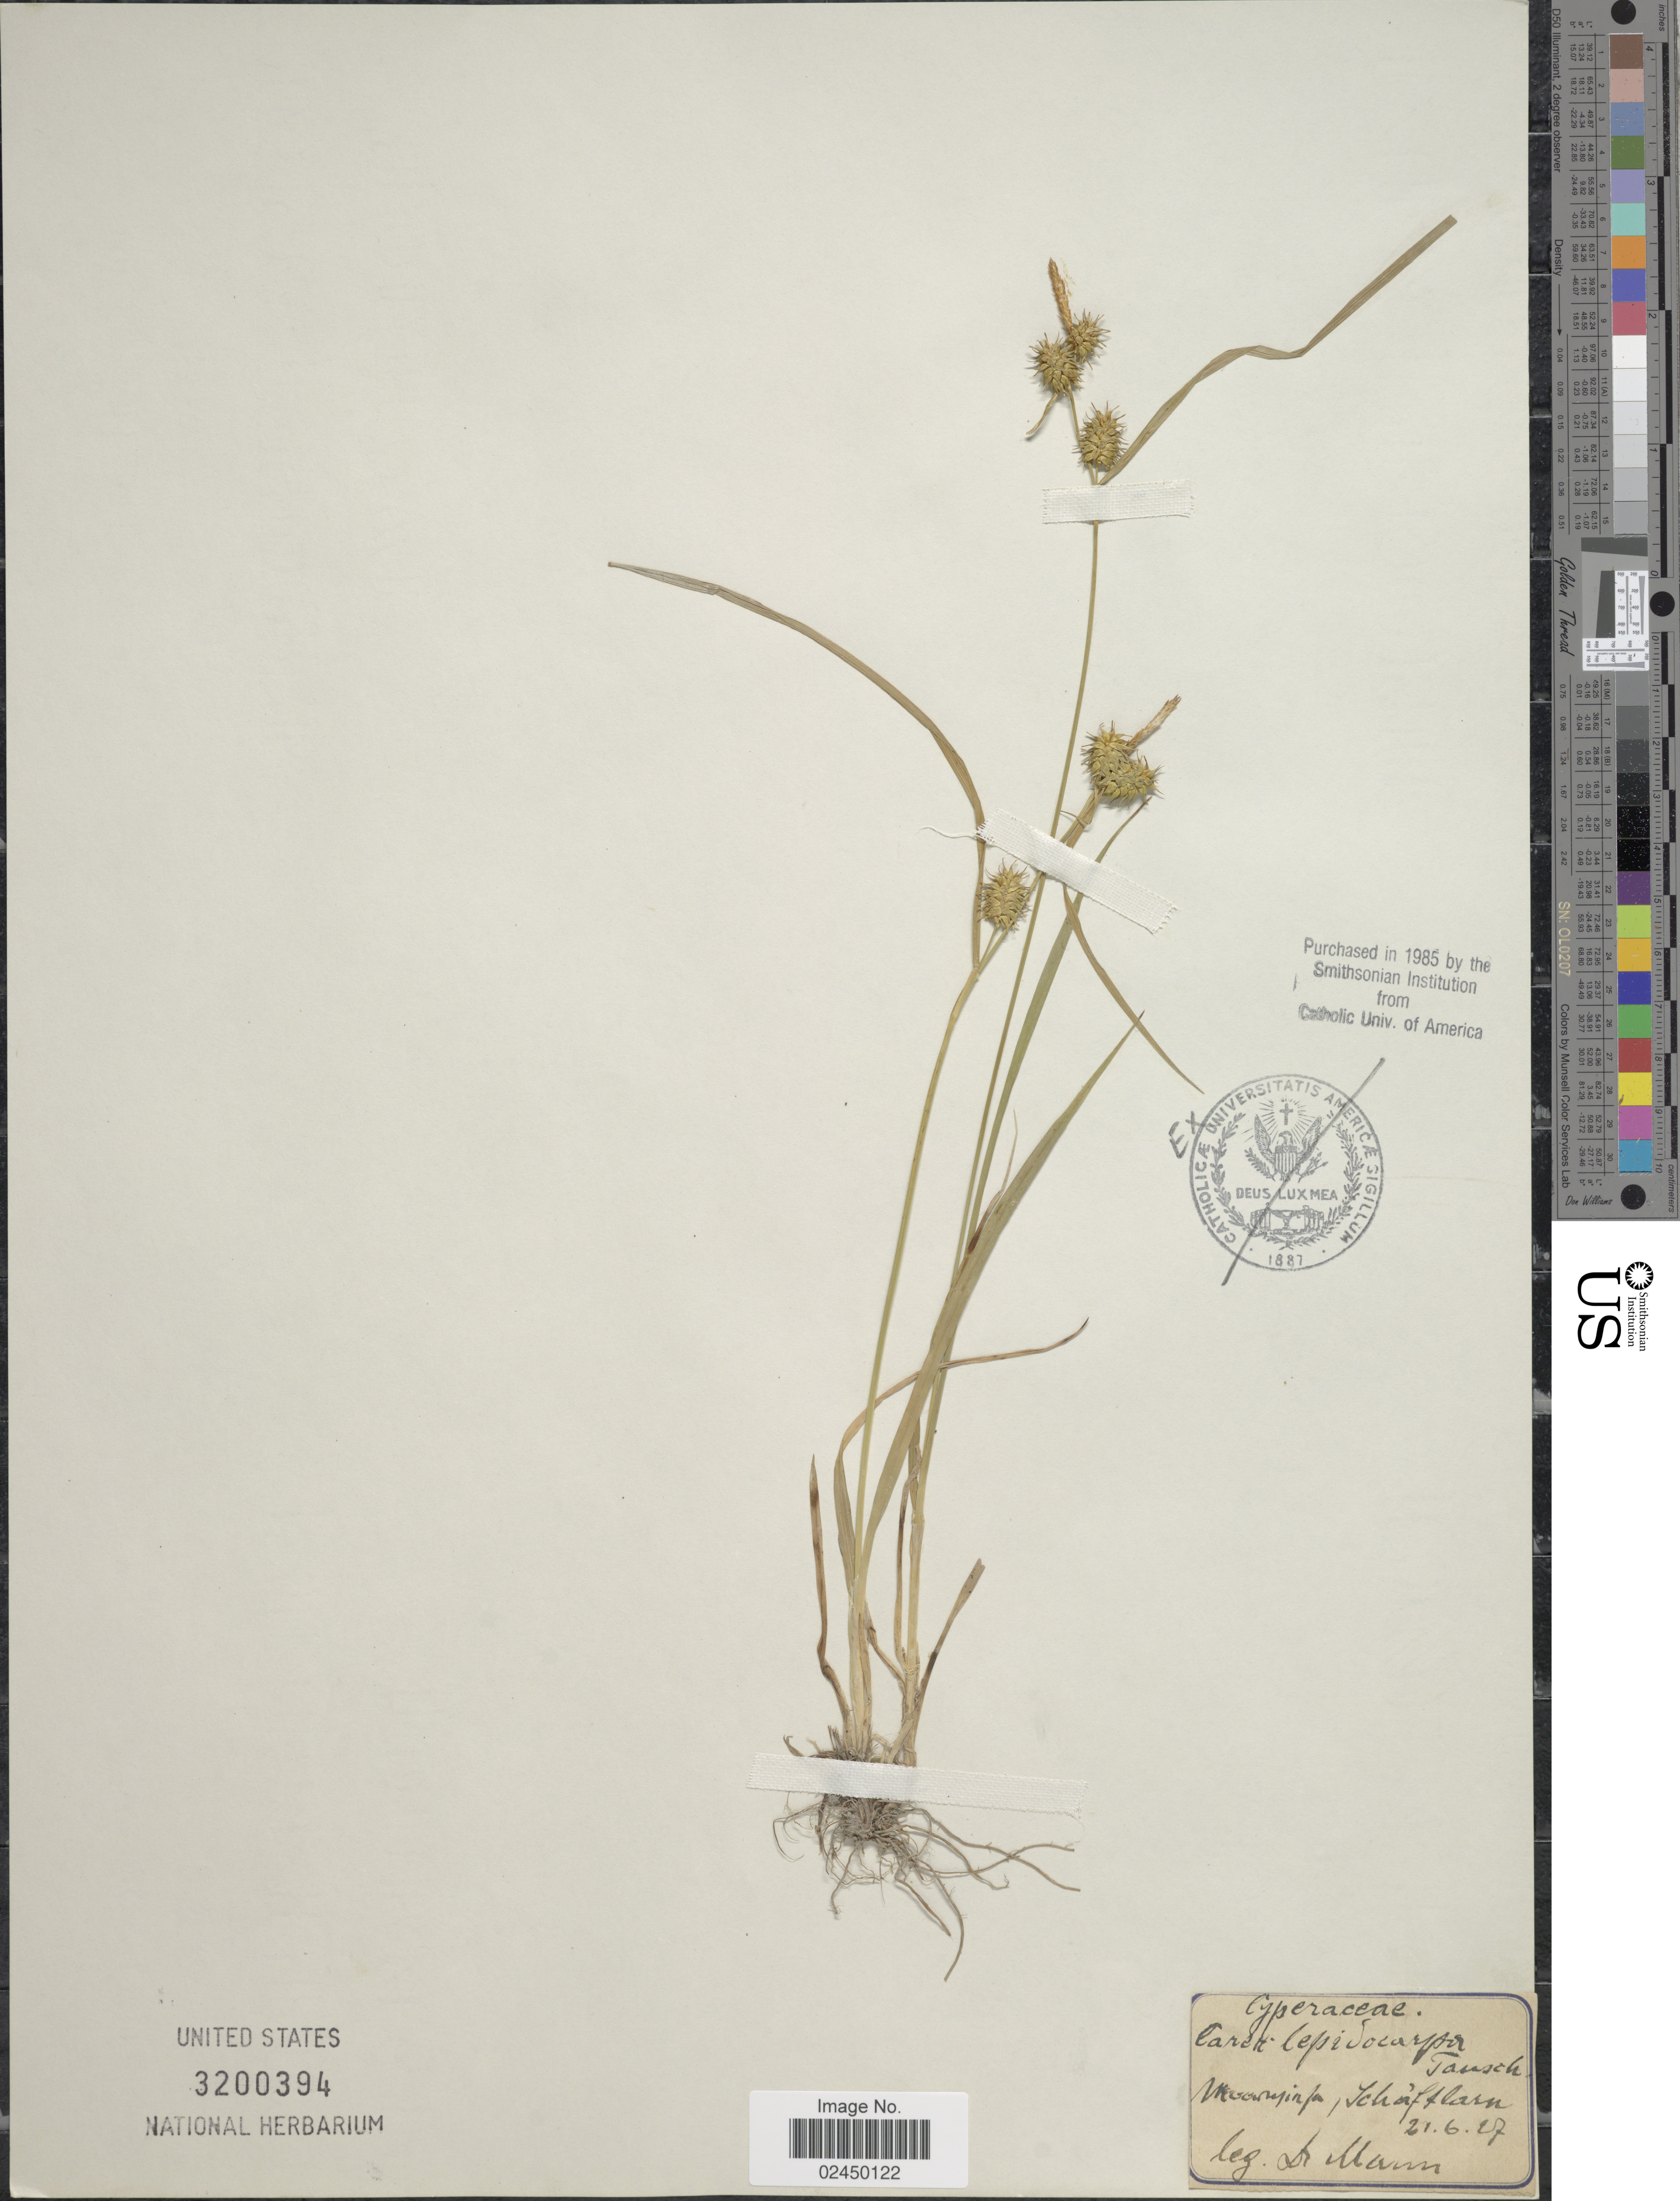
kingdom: Plantae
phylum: Tracheophyta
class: Liliopsida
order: Poales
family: Cyperaceae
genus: Carex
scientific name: Carex lepidocarpa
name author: Tausch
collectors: Mann, --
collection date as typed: Transcribed d/m/y: 21/6/27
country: Germany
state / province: Bayern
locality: [illegible text] Schäftlarn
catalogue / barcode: US 3200394